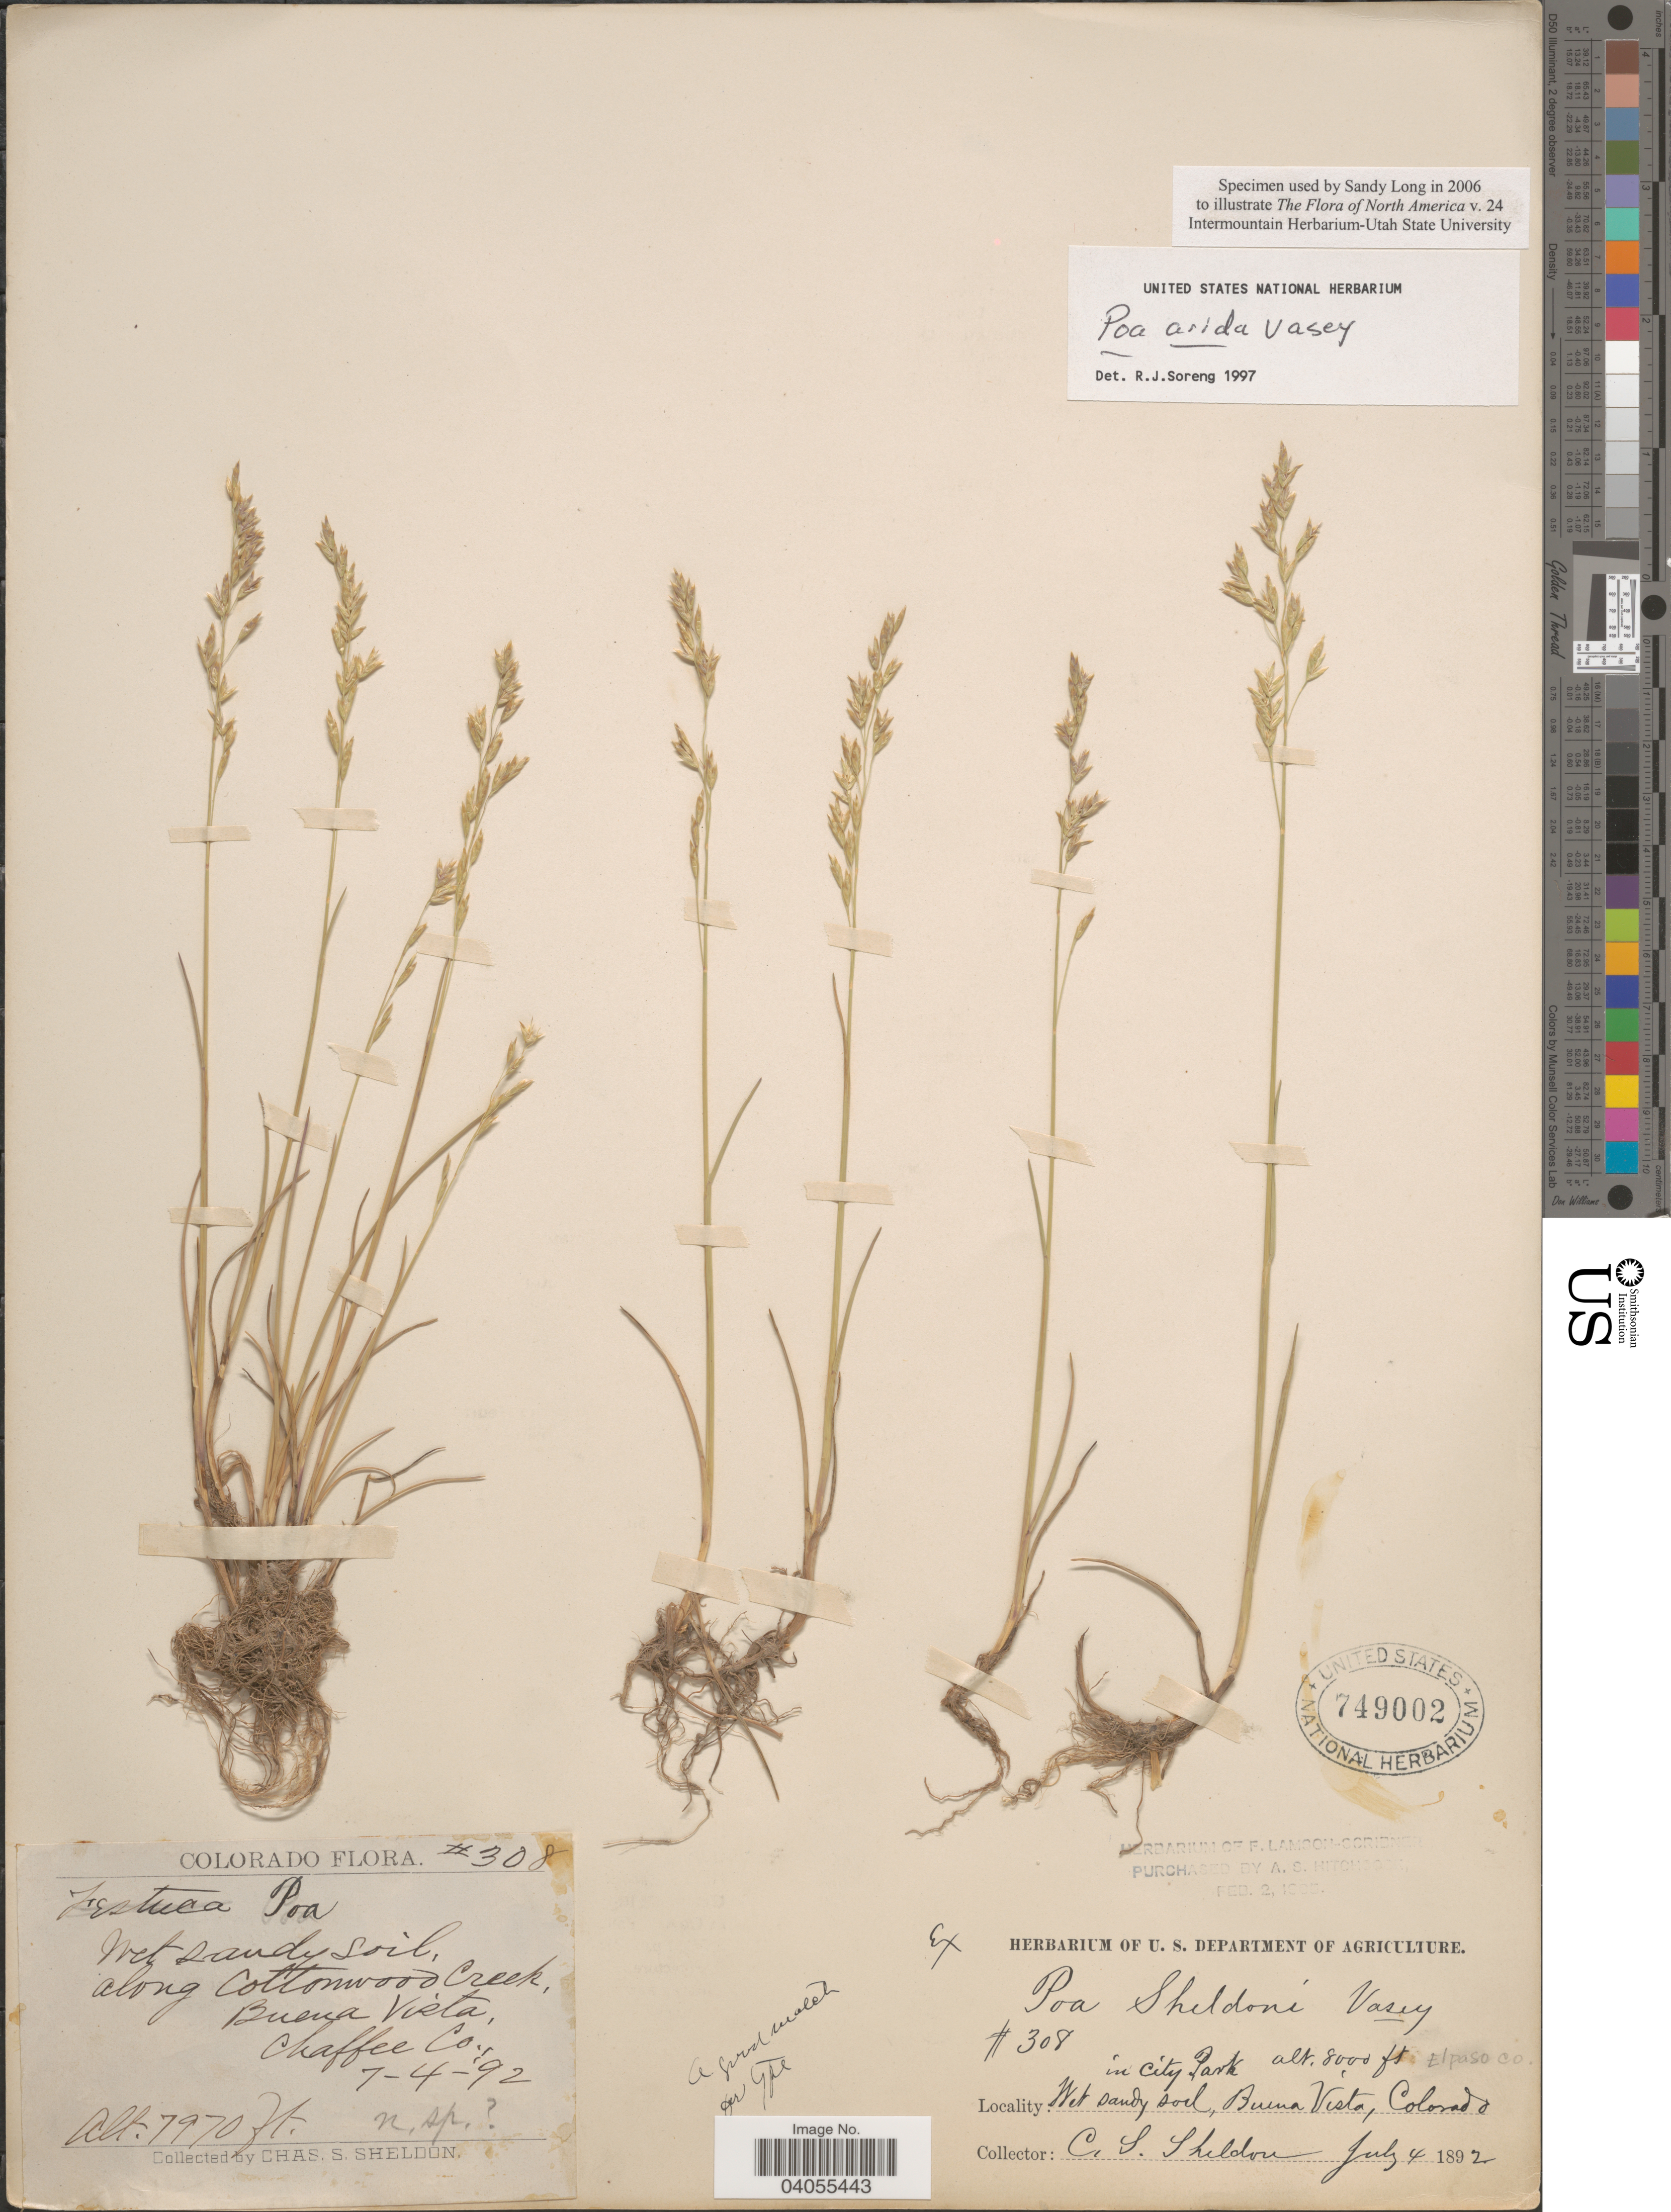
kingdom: Plantae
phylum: Tracheophyta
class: Liliopsida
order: Poales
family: Poaceae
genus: Poa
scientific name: Poa arida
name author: Vasey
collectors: C. S. Sheldon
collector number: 308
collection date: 1892-07-04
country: United States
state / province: Colorado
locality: Wet sandy soil, along Cottonwood Creek, Buena Vista, Chaffee Co. El Paso Co. In City Park.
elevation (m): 2429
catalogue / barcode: US 749002